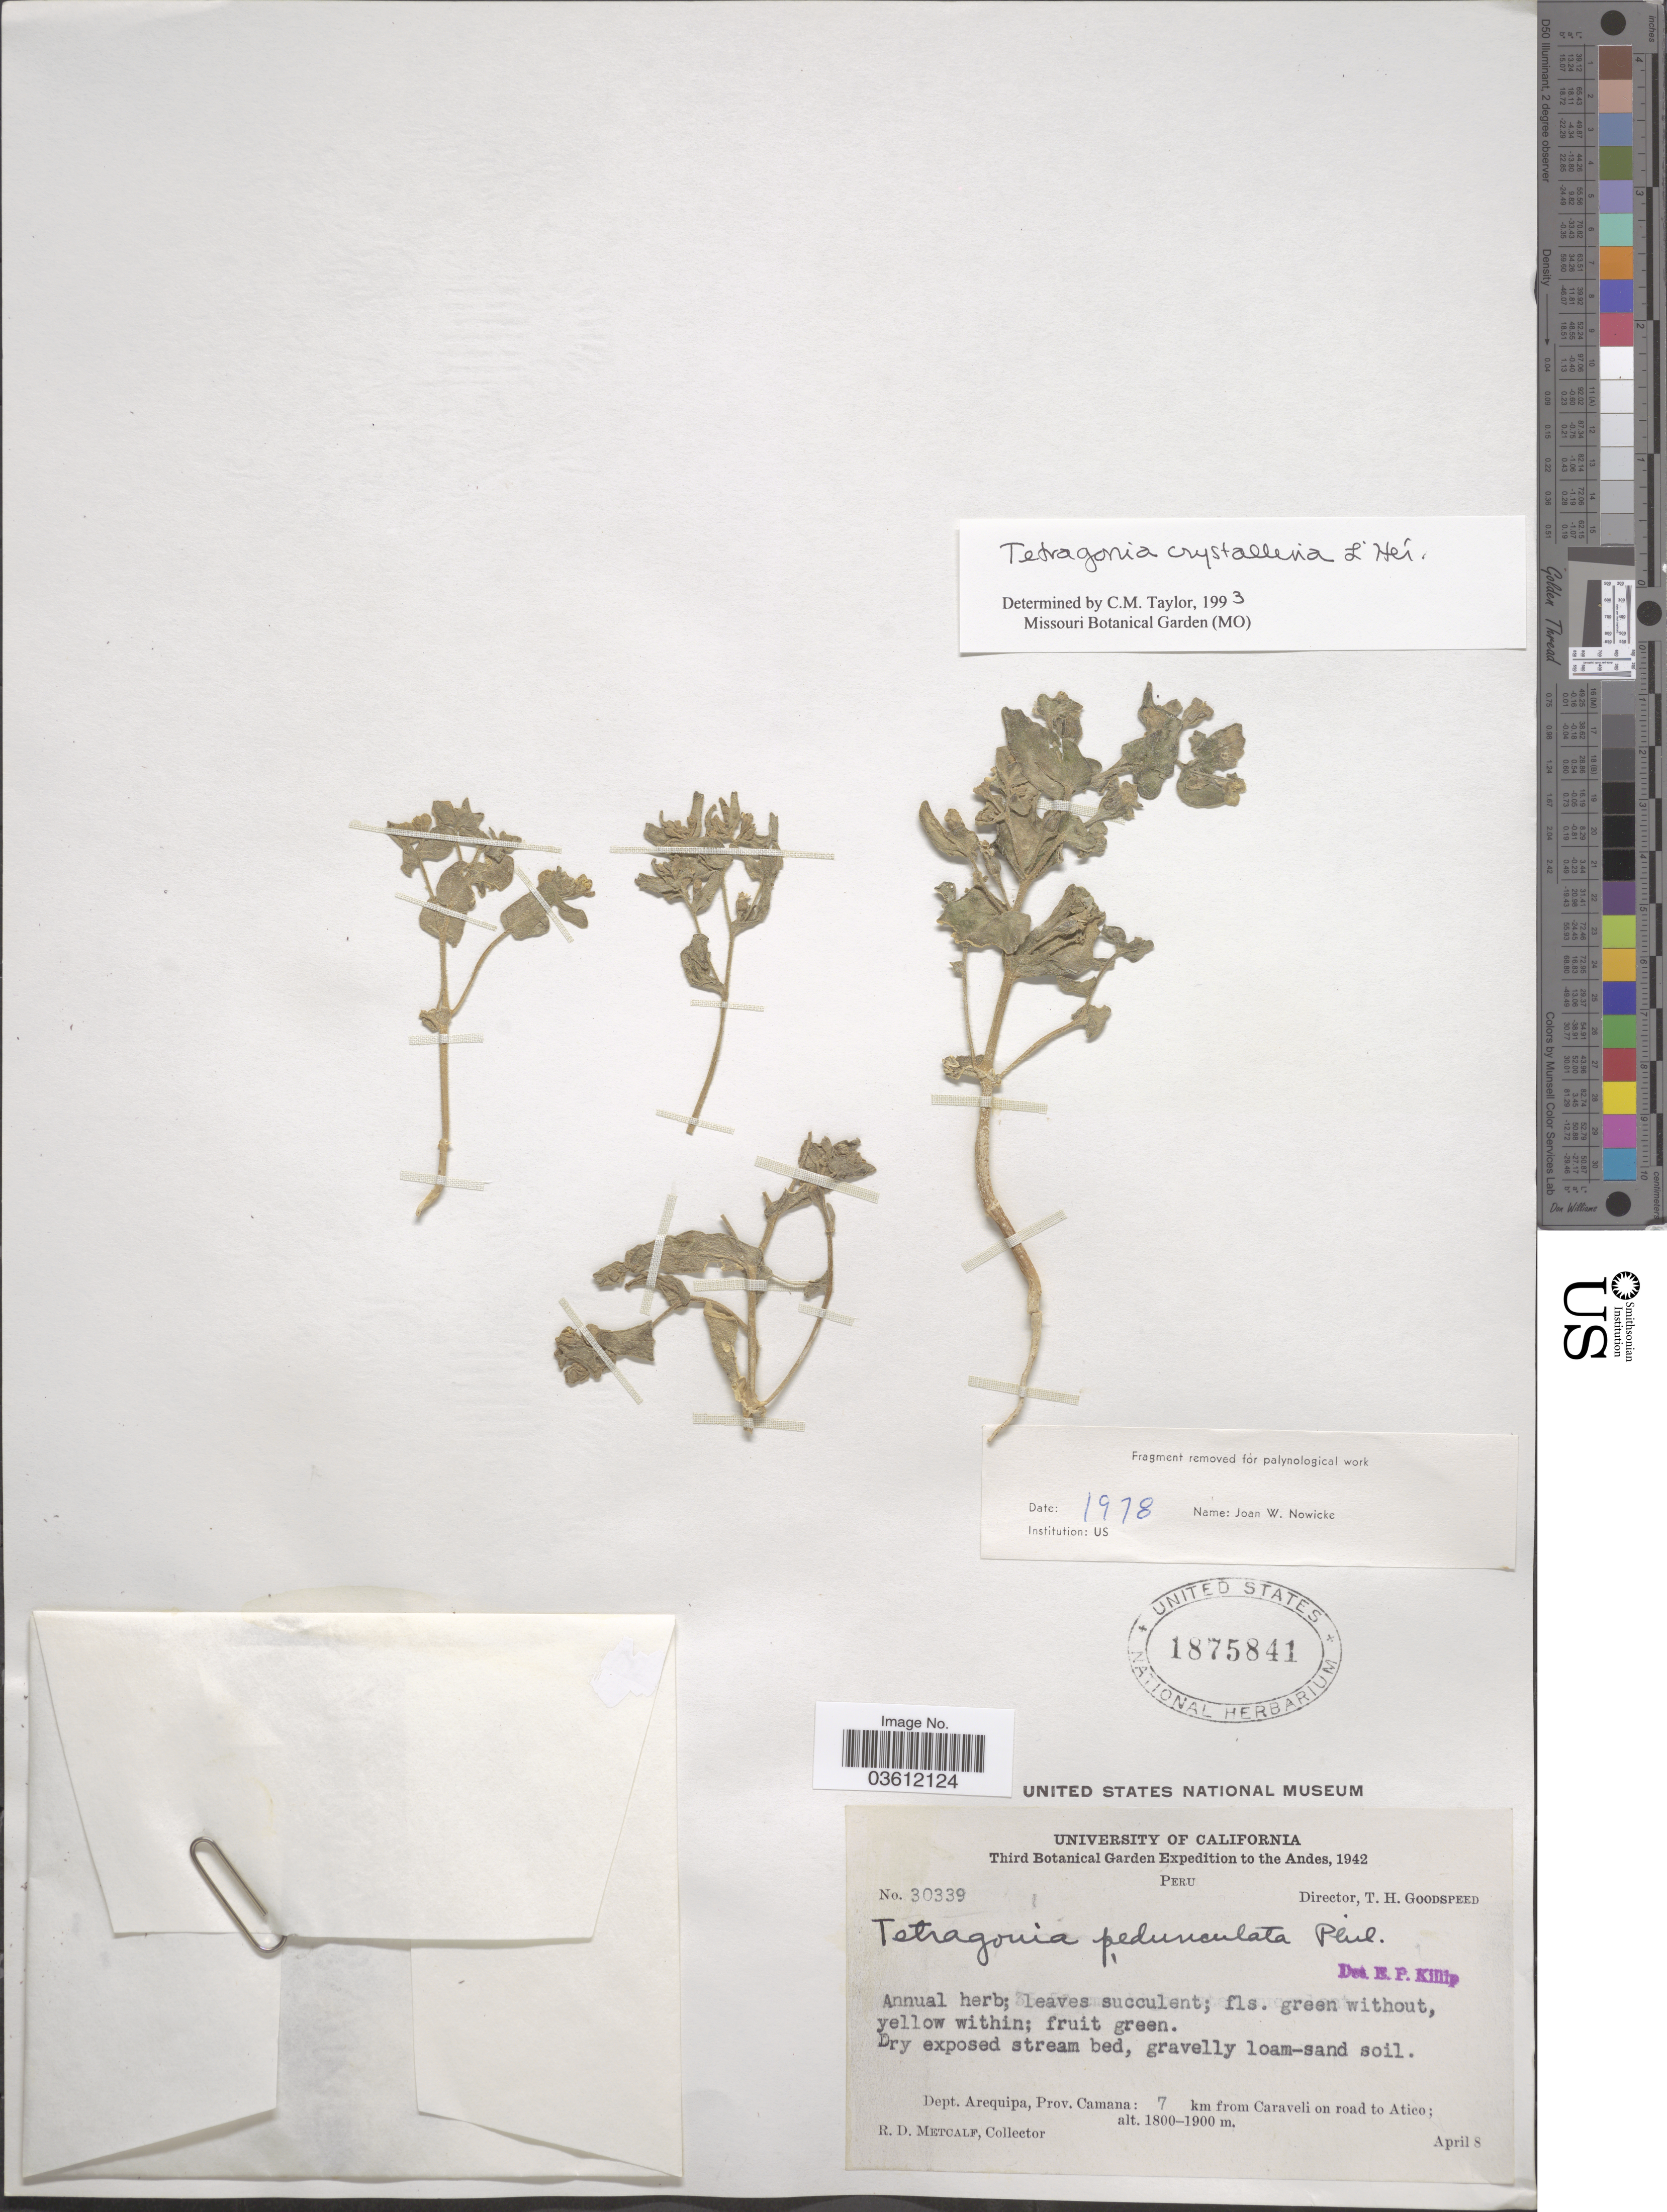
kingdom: Plantae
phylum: Tracheophyta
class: Magnoliopsida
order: Caryophyllales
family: Aizoaceae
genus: Tetragonia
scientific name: Tetragonia crystallina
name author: L'Hér.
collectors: R. D. Metcalf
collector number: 30339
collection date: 1942-04-08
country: Peru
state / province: Arequipa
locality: Andes. Dept. Arequipa, Prov. Camana: 7 km from Caraveli on road to Atico.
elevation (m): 1800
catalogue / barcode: US 1875841